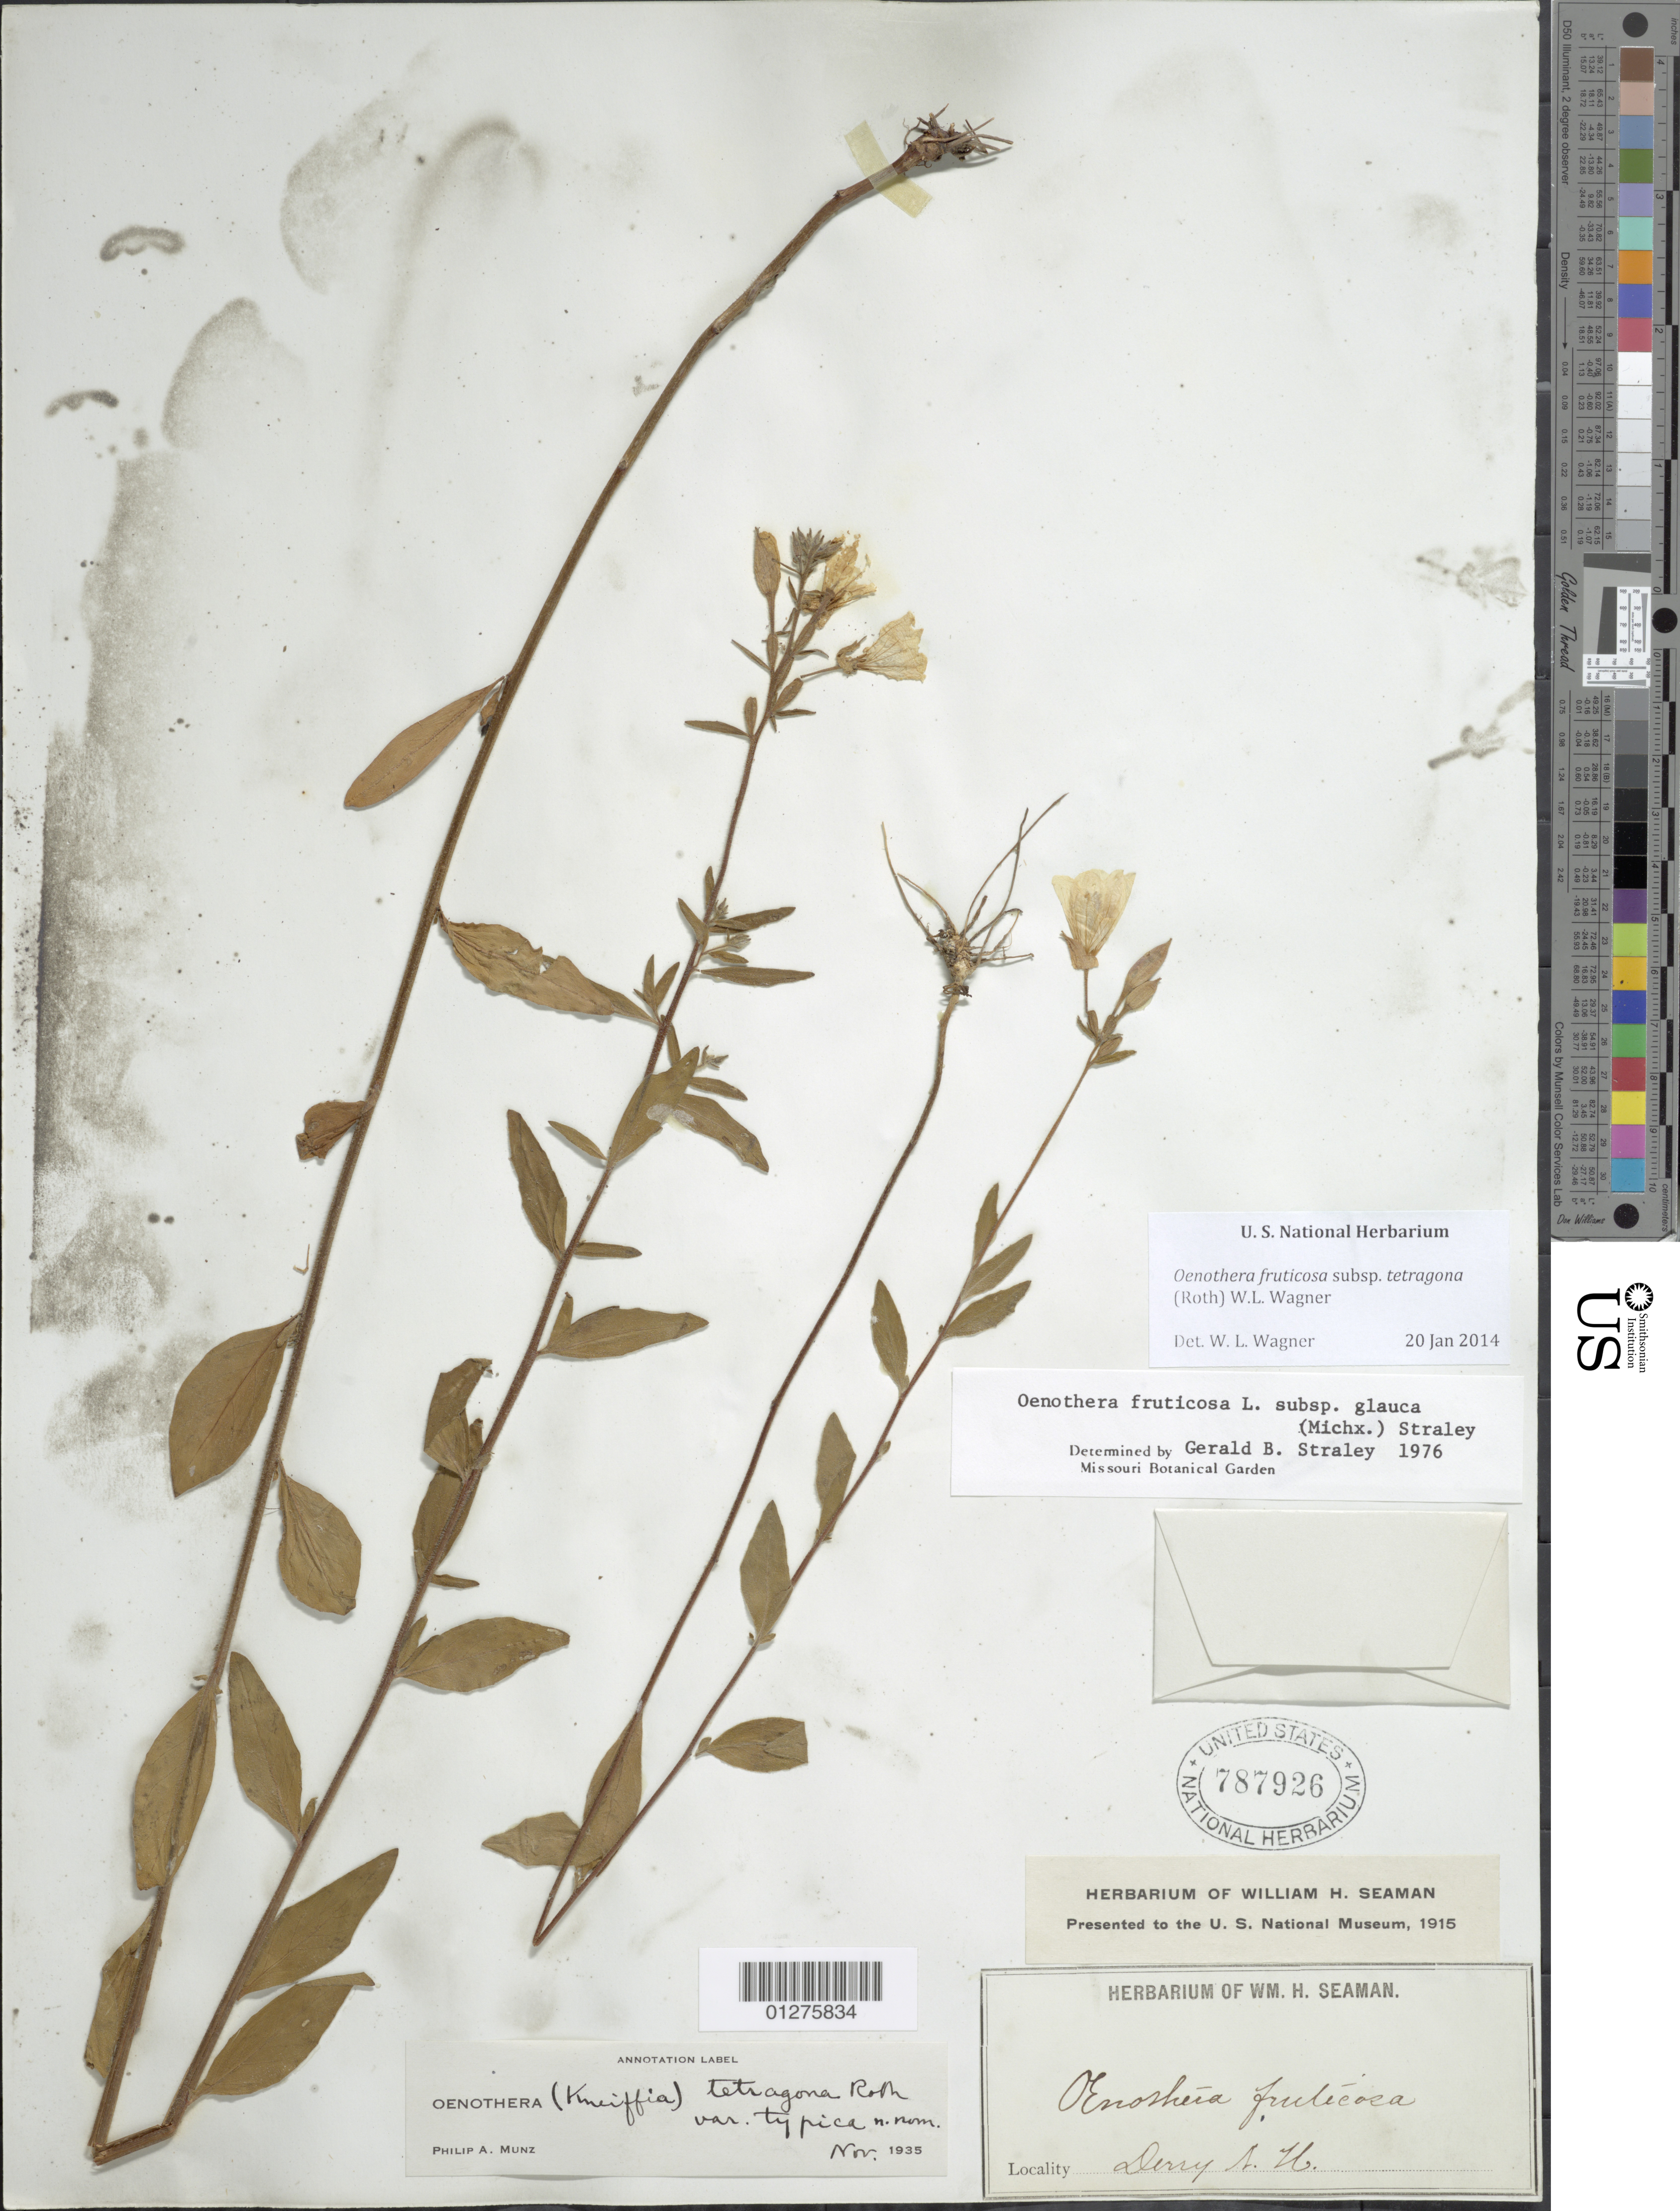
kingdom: Plantae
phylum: Tracheophyta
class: Magnoliopsida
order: Myrtales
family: Onagraceae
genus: Oenothera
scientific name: Oenothera fruticosa subsp. tetragona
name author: (Roth) W.L. Wagner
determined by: Wagner, W. L., (BOT), Smithsonian Institution - National Museum of Natural History (UNITED STATES)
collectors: ex herb. Seaman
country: United States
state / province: New Hampshire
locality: Derry.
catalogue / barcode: US 787926